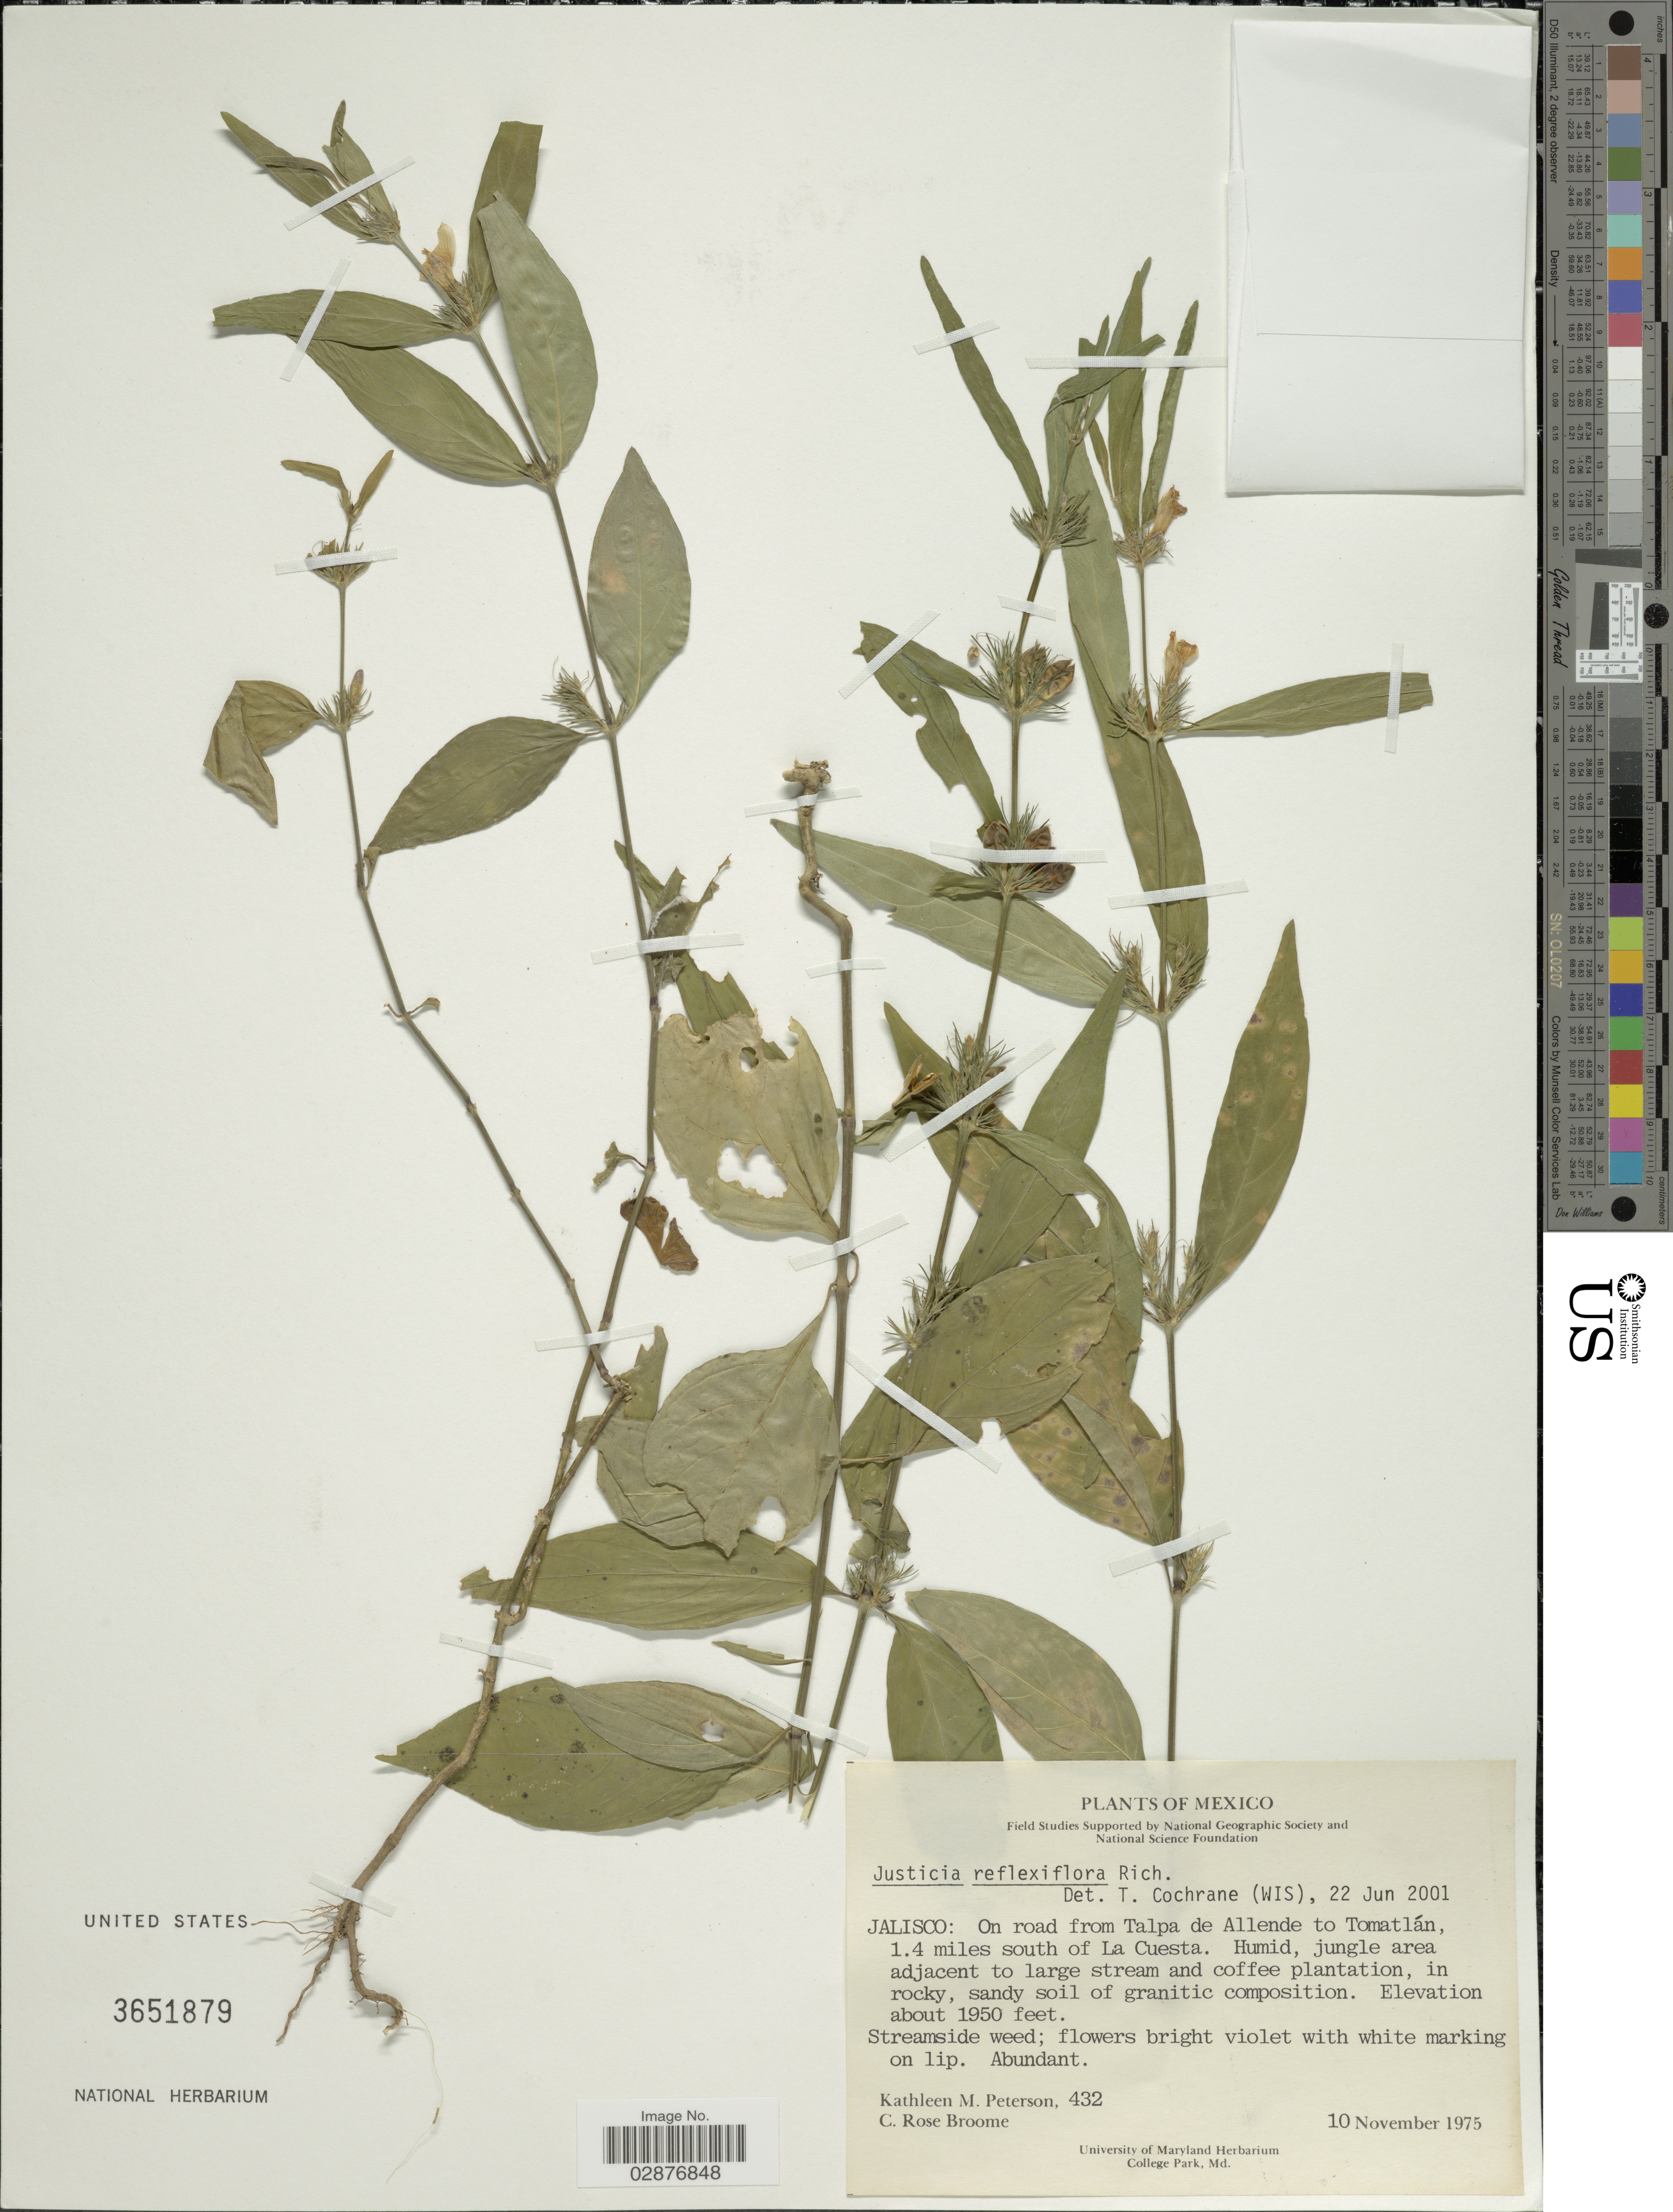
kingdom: Plantae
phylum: Tracheophyta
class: Magnoliopsida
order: Lamiales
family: Acanthaceae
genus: Justicia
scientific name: Justicia periplocifolia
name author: Jacq.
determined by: Fisher, Amanda, (LOB), California State University, Long Beach (UNITED STATES)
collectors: K. Peterson & C. R. Broome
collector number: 432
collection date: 1975-11-10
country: Mexico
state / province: Jalisco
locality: On road from Talpa de Allende to Tomatlán, 1.4 miles south of La Cuesta.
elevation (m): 594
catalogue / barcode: US 3651879